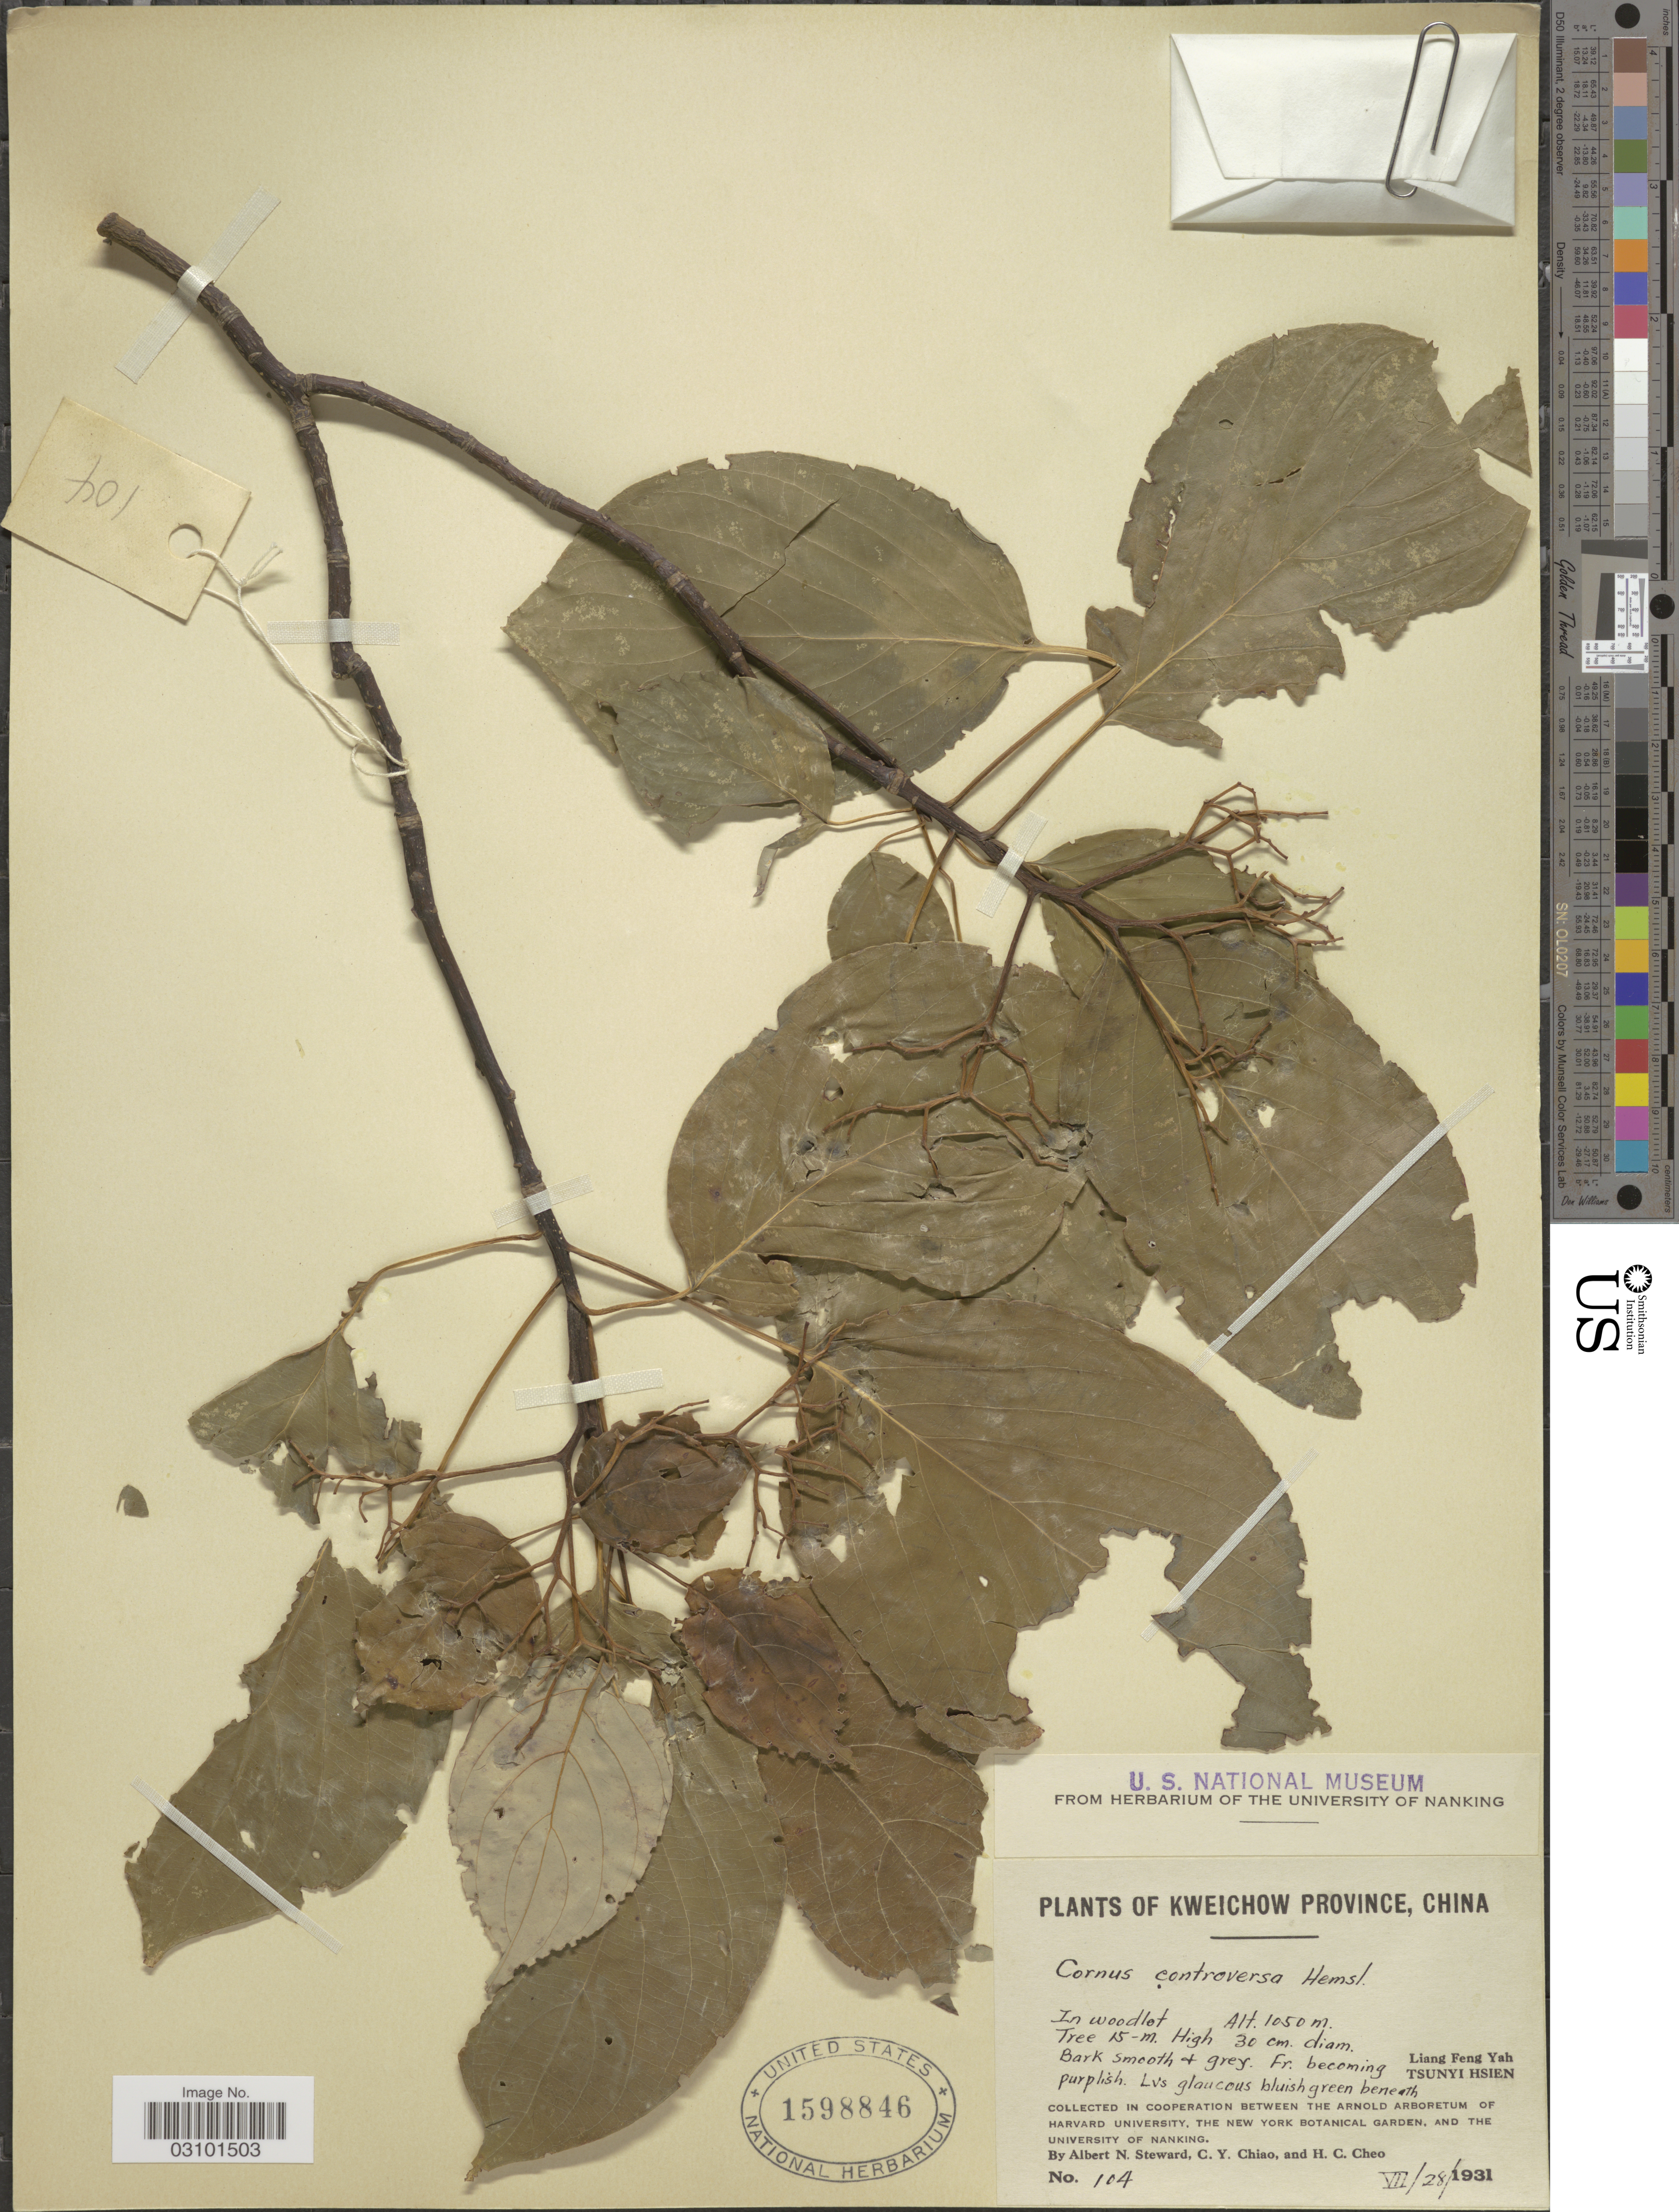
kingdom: Plantae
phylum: Tracheophyta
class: Magnoliopsida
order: Cornales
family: Cornaceae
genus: Cornus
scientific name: Cornus controversa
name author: Hemsl.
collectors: A. N. Steward, C. Y. Chiao & H. Cheo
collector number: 104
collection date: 1931-07-28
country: China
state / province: Guizhou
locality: Kweichow Province. Liang Feng Yah Tsunyi Hsien.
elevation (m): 1050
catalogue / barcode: US 1598846